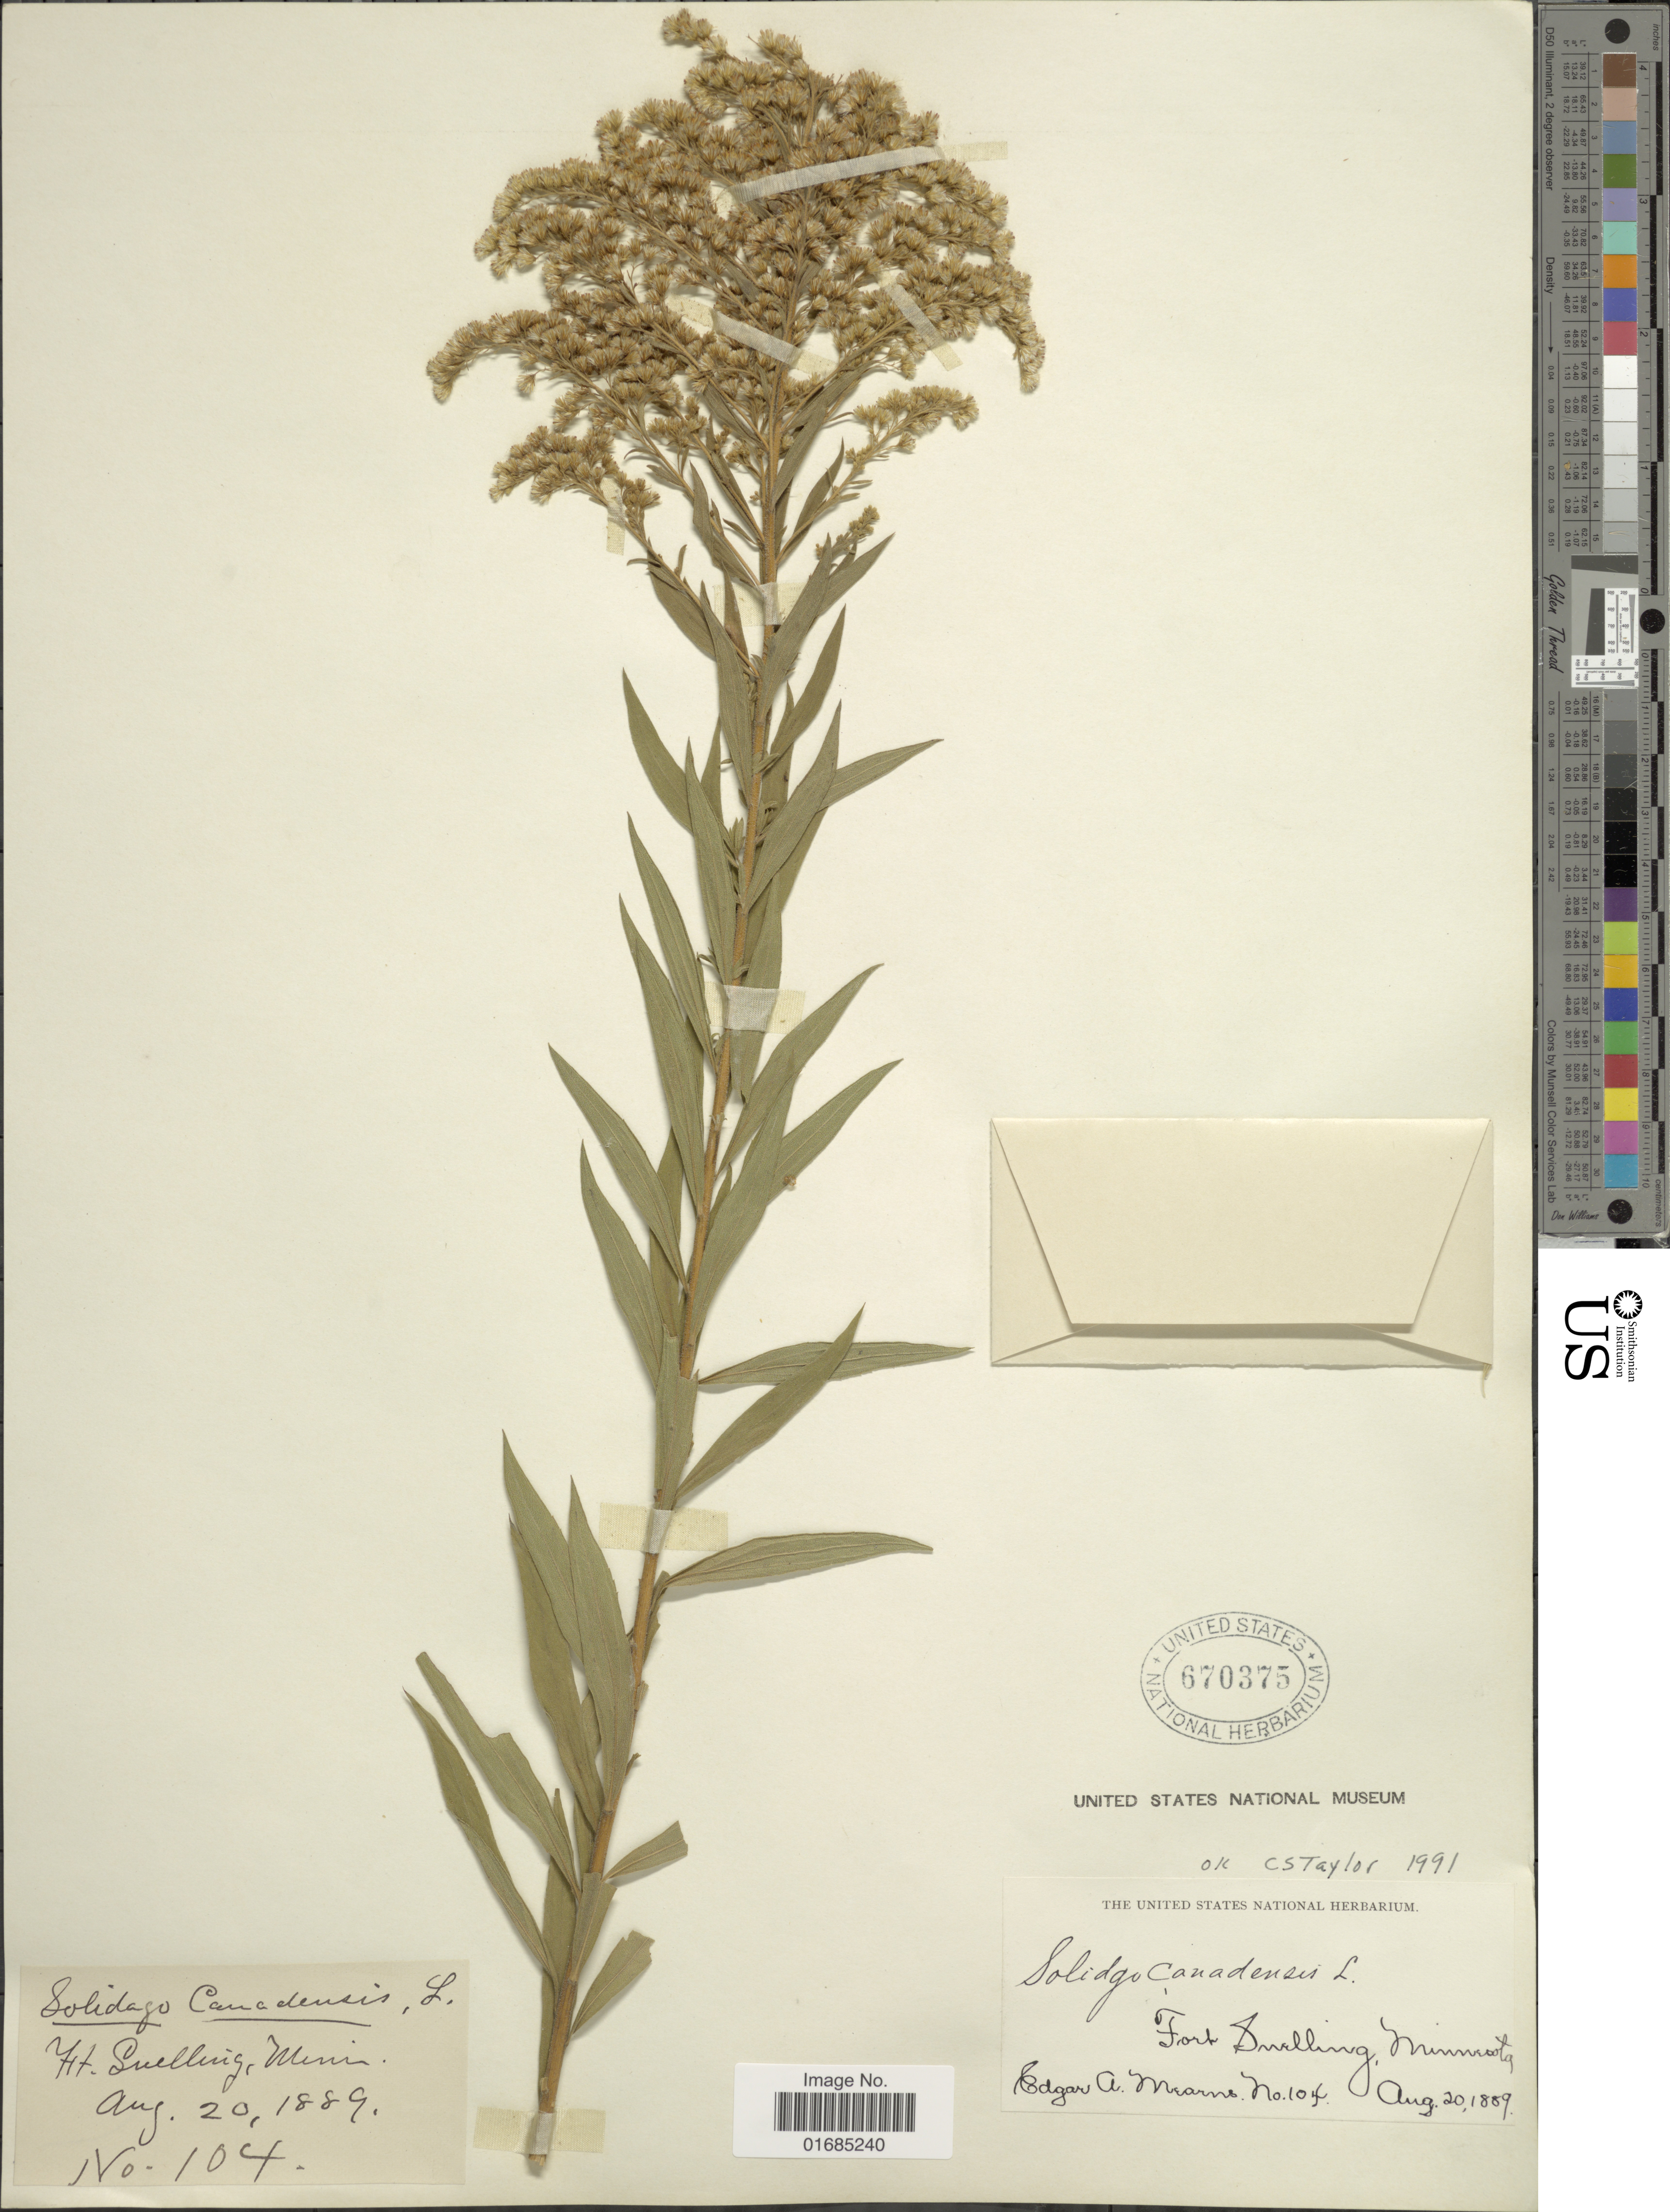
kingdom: Plantae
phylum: Tracheophyta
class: Magnoliopsida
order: Asterales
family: Asteraceae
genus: Solidago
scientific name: Solidago canadensis var. canadensis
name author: L.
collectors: E. A. Mearns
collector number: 104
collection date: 1889-08-20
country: United States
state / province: Minnesota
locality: Fort Snelling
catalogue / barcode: US 670375